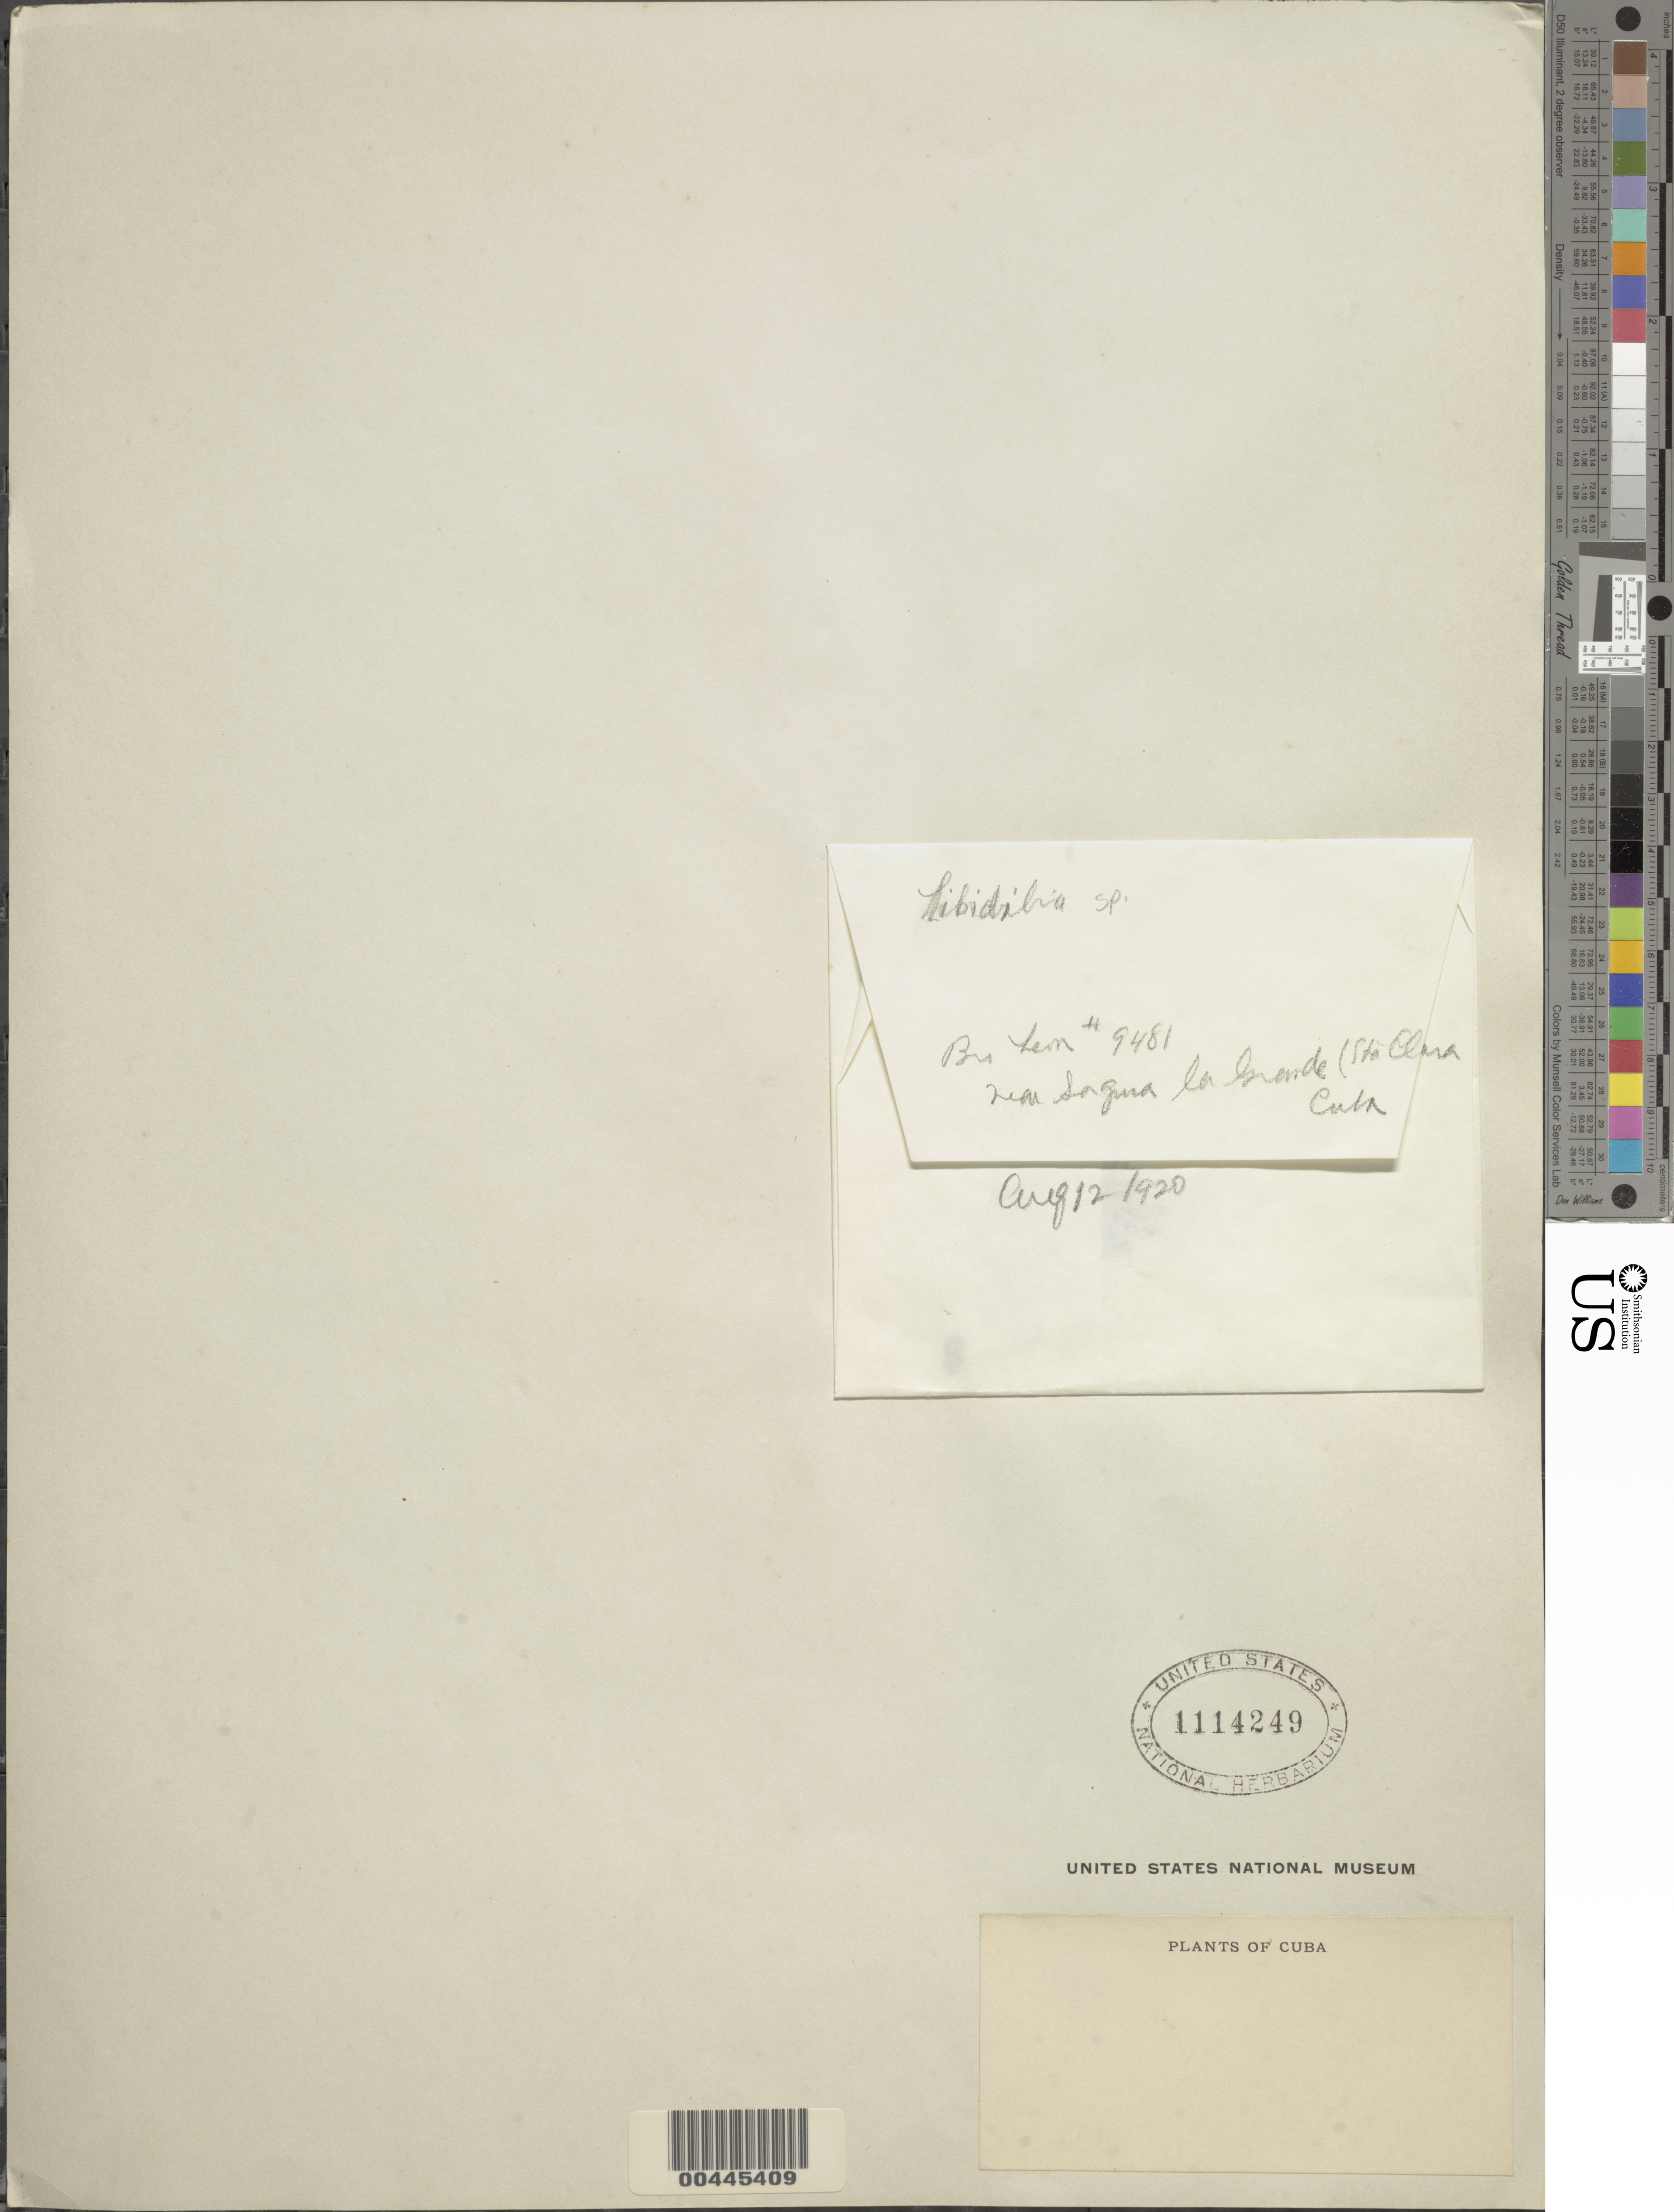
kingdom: Plantae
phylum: Tracheophyta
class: Magnoliopsida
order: Fabales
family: Fabaceae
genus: Libidibia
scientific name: Libidibia sp.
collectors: Bro. León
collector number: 9481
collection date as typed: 12 Aug 1920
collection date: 1920-08-12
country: Cuba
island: Greater Antilles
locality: Near Sorgina la Grande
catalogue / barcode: US 1114249